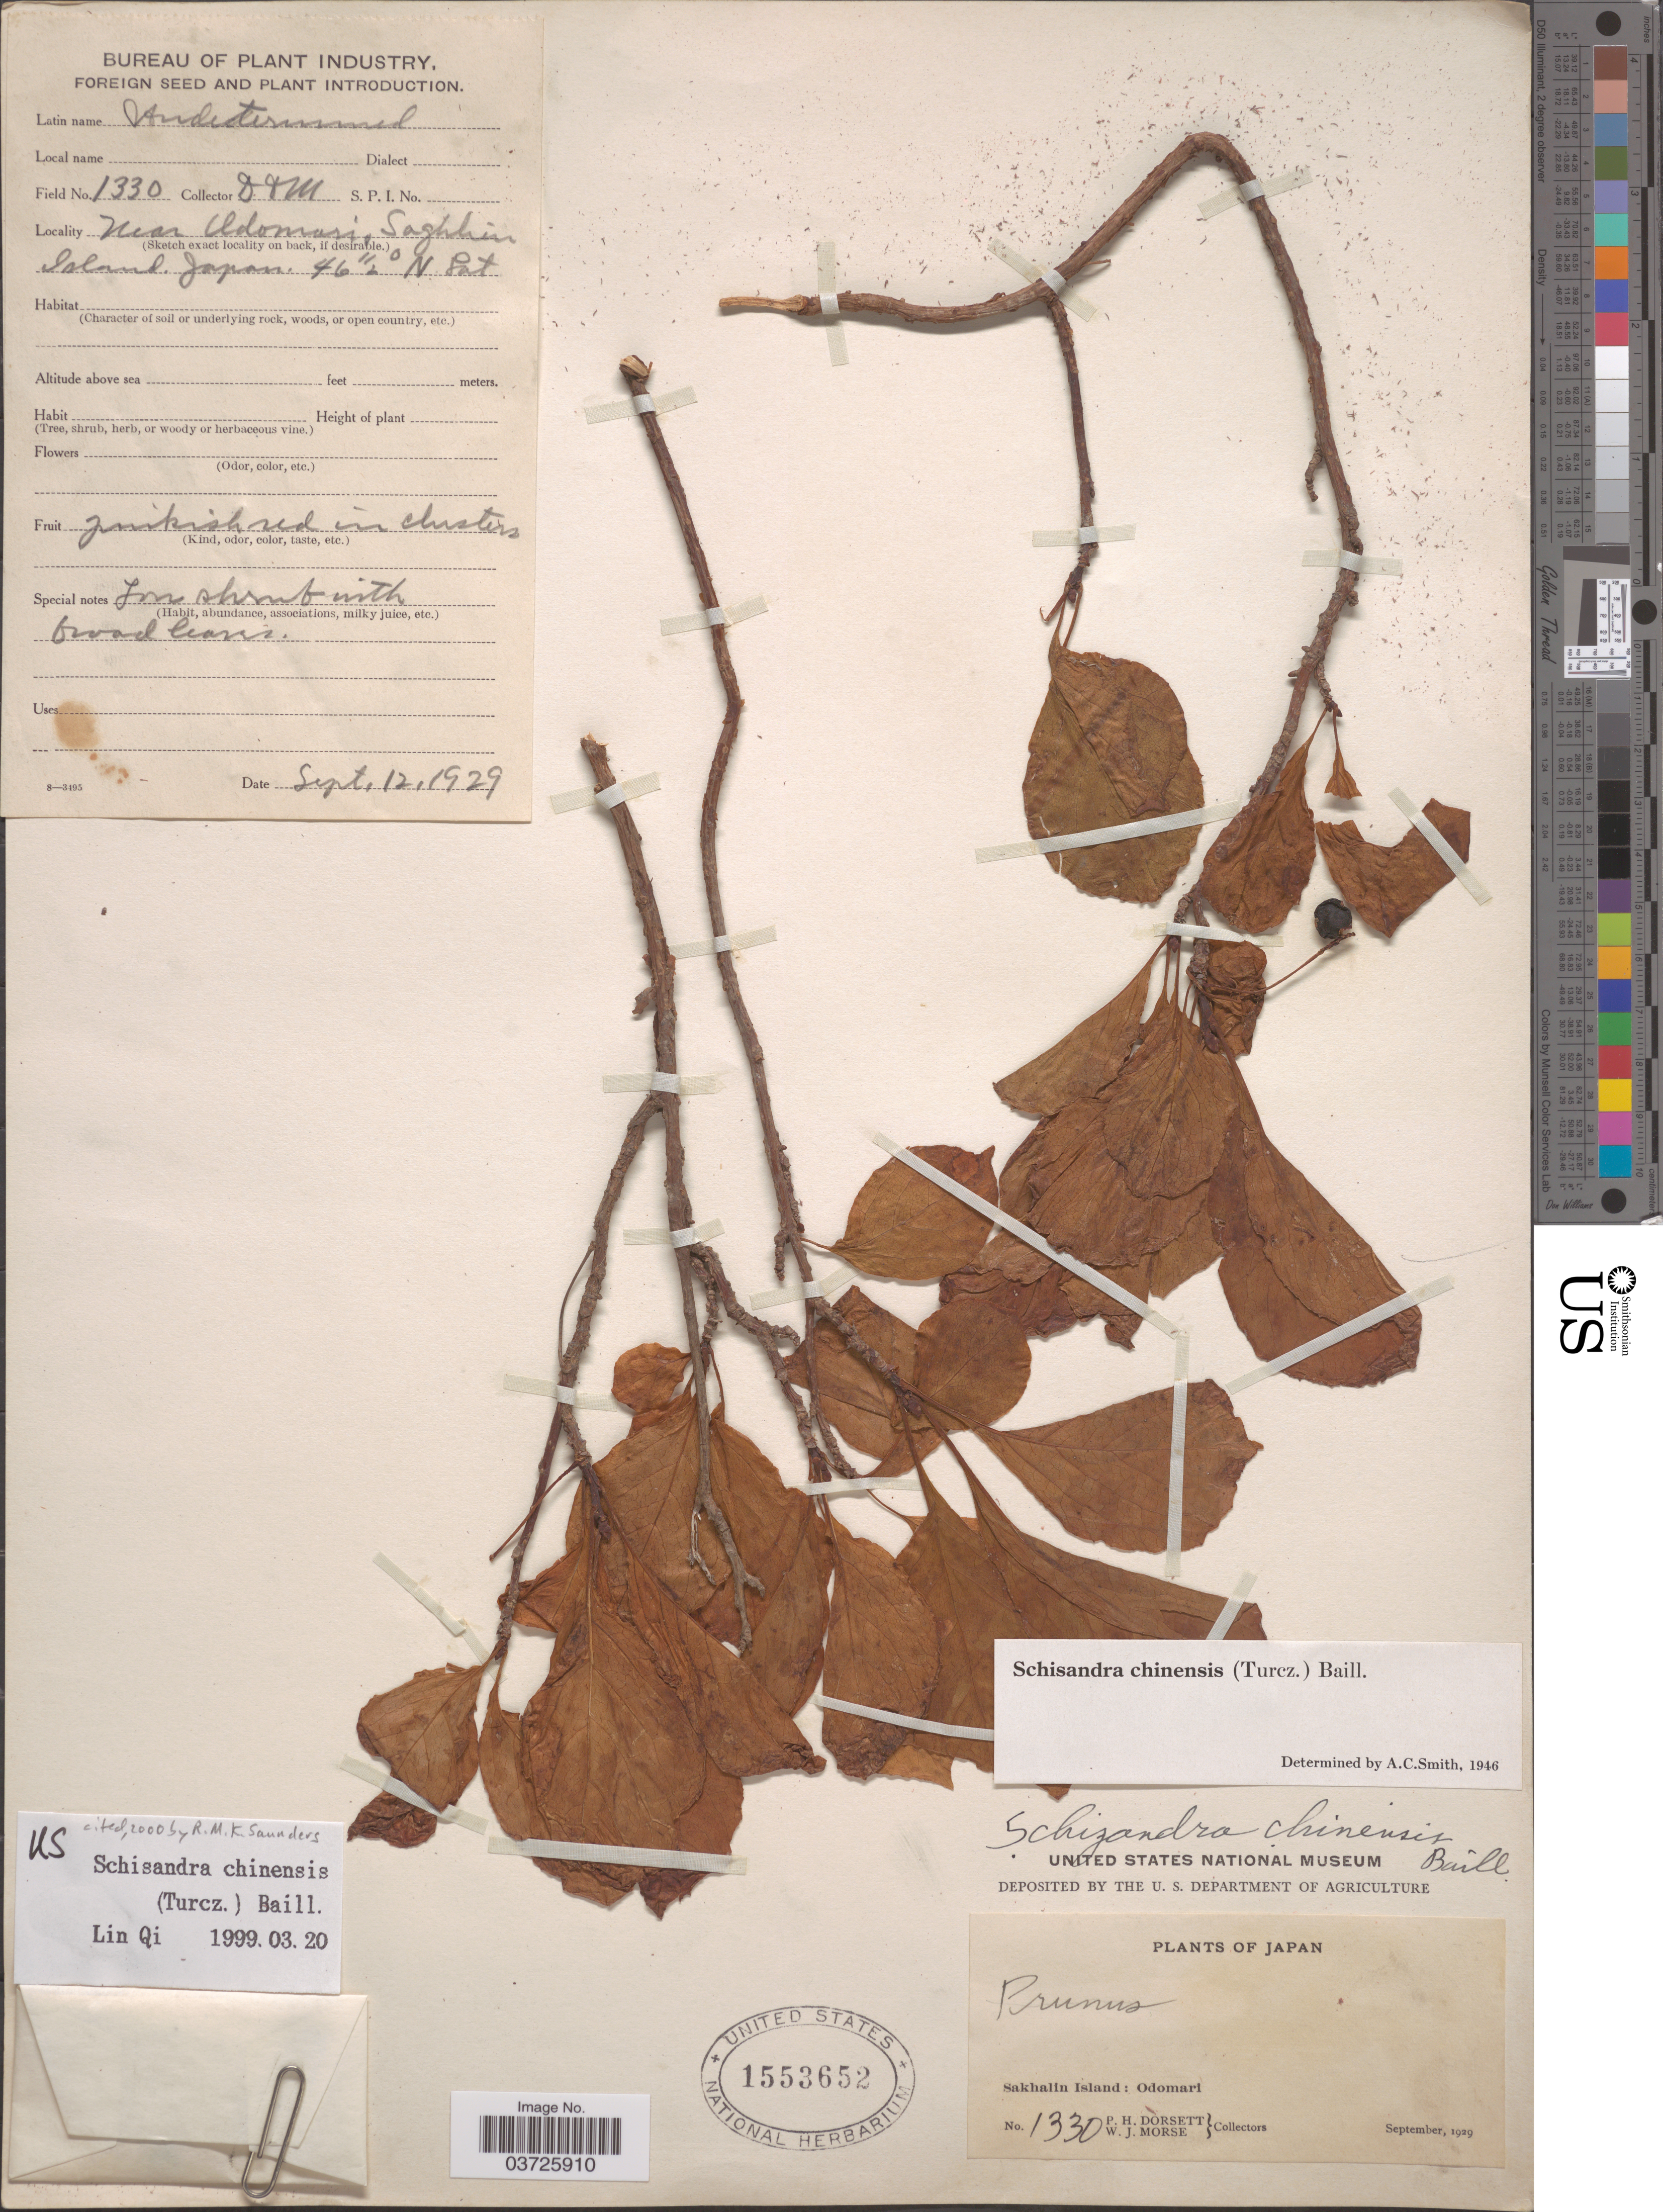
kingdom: Plantae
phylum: Tracheophyta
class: Magnoliopsida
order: Austrobaileyales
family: Schisandraceae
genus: Schisandra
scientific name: Schisandra chinensis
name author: (Turcz.) Baill.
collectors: P. H. Dorsett & W. J. Morse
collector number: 1330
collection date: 1929-09-12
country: Japan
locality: Sakhalin Island: Near Odomari.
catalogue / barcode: US 1553652